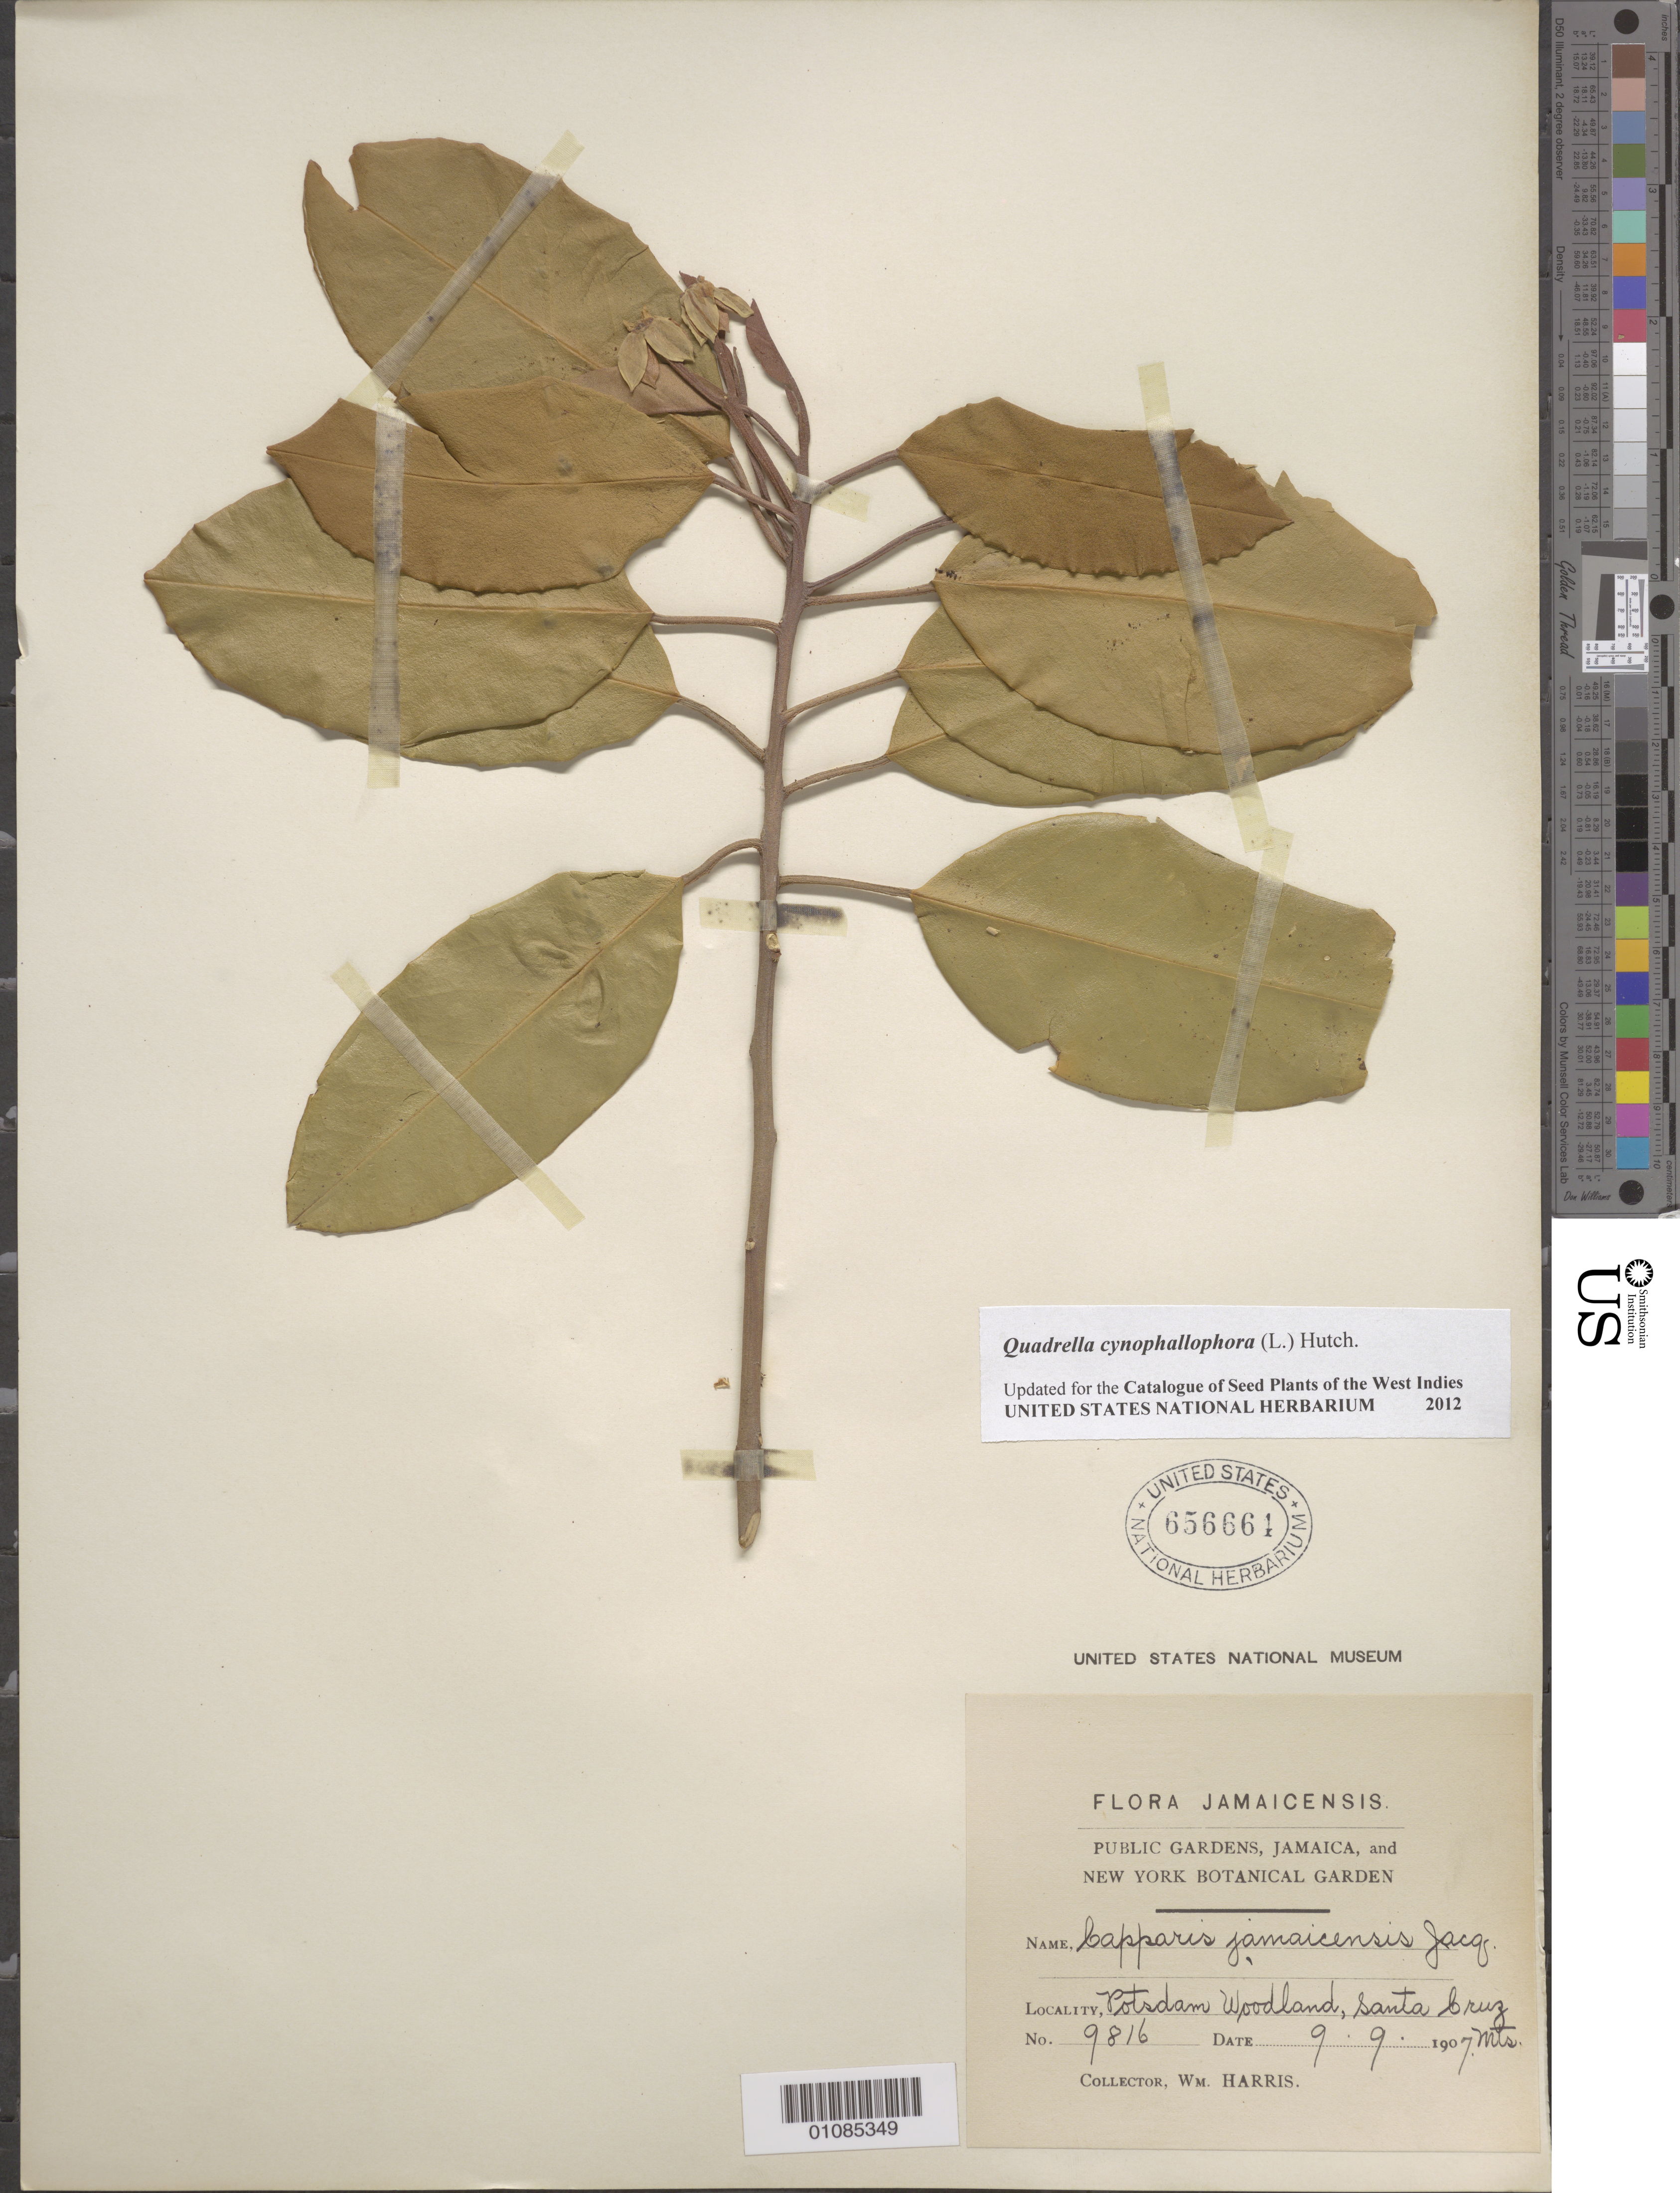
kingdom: Plantae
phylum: Tracheophyta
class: Magnoliopsida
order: Brassicales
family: Capparaceae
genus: Quadrella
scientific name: Quadrella cynophallophora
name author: (L.) Hutch.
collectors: W. Harris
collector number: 9816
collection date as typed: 09 Sep 1907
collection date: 1907-09-09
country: Jamaica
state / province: Saint Elizabeth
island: Jamaica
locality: Potsdam Woodland, Santa Cruz Mts.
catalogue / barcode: US 656661